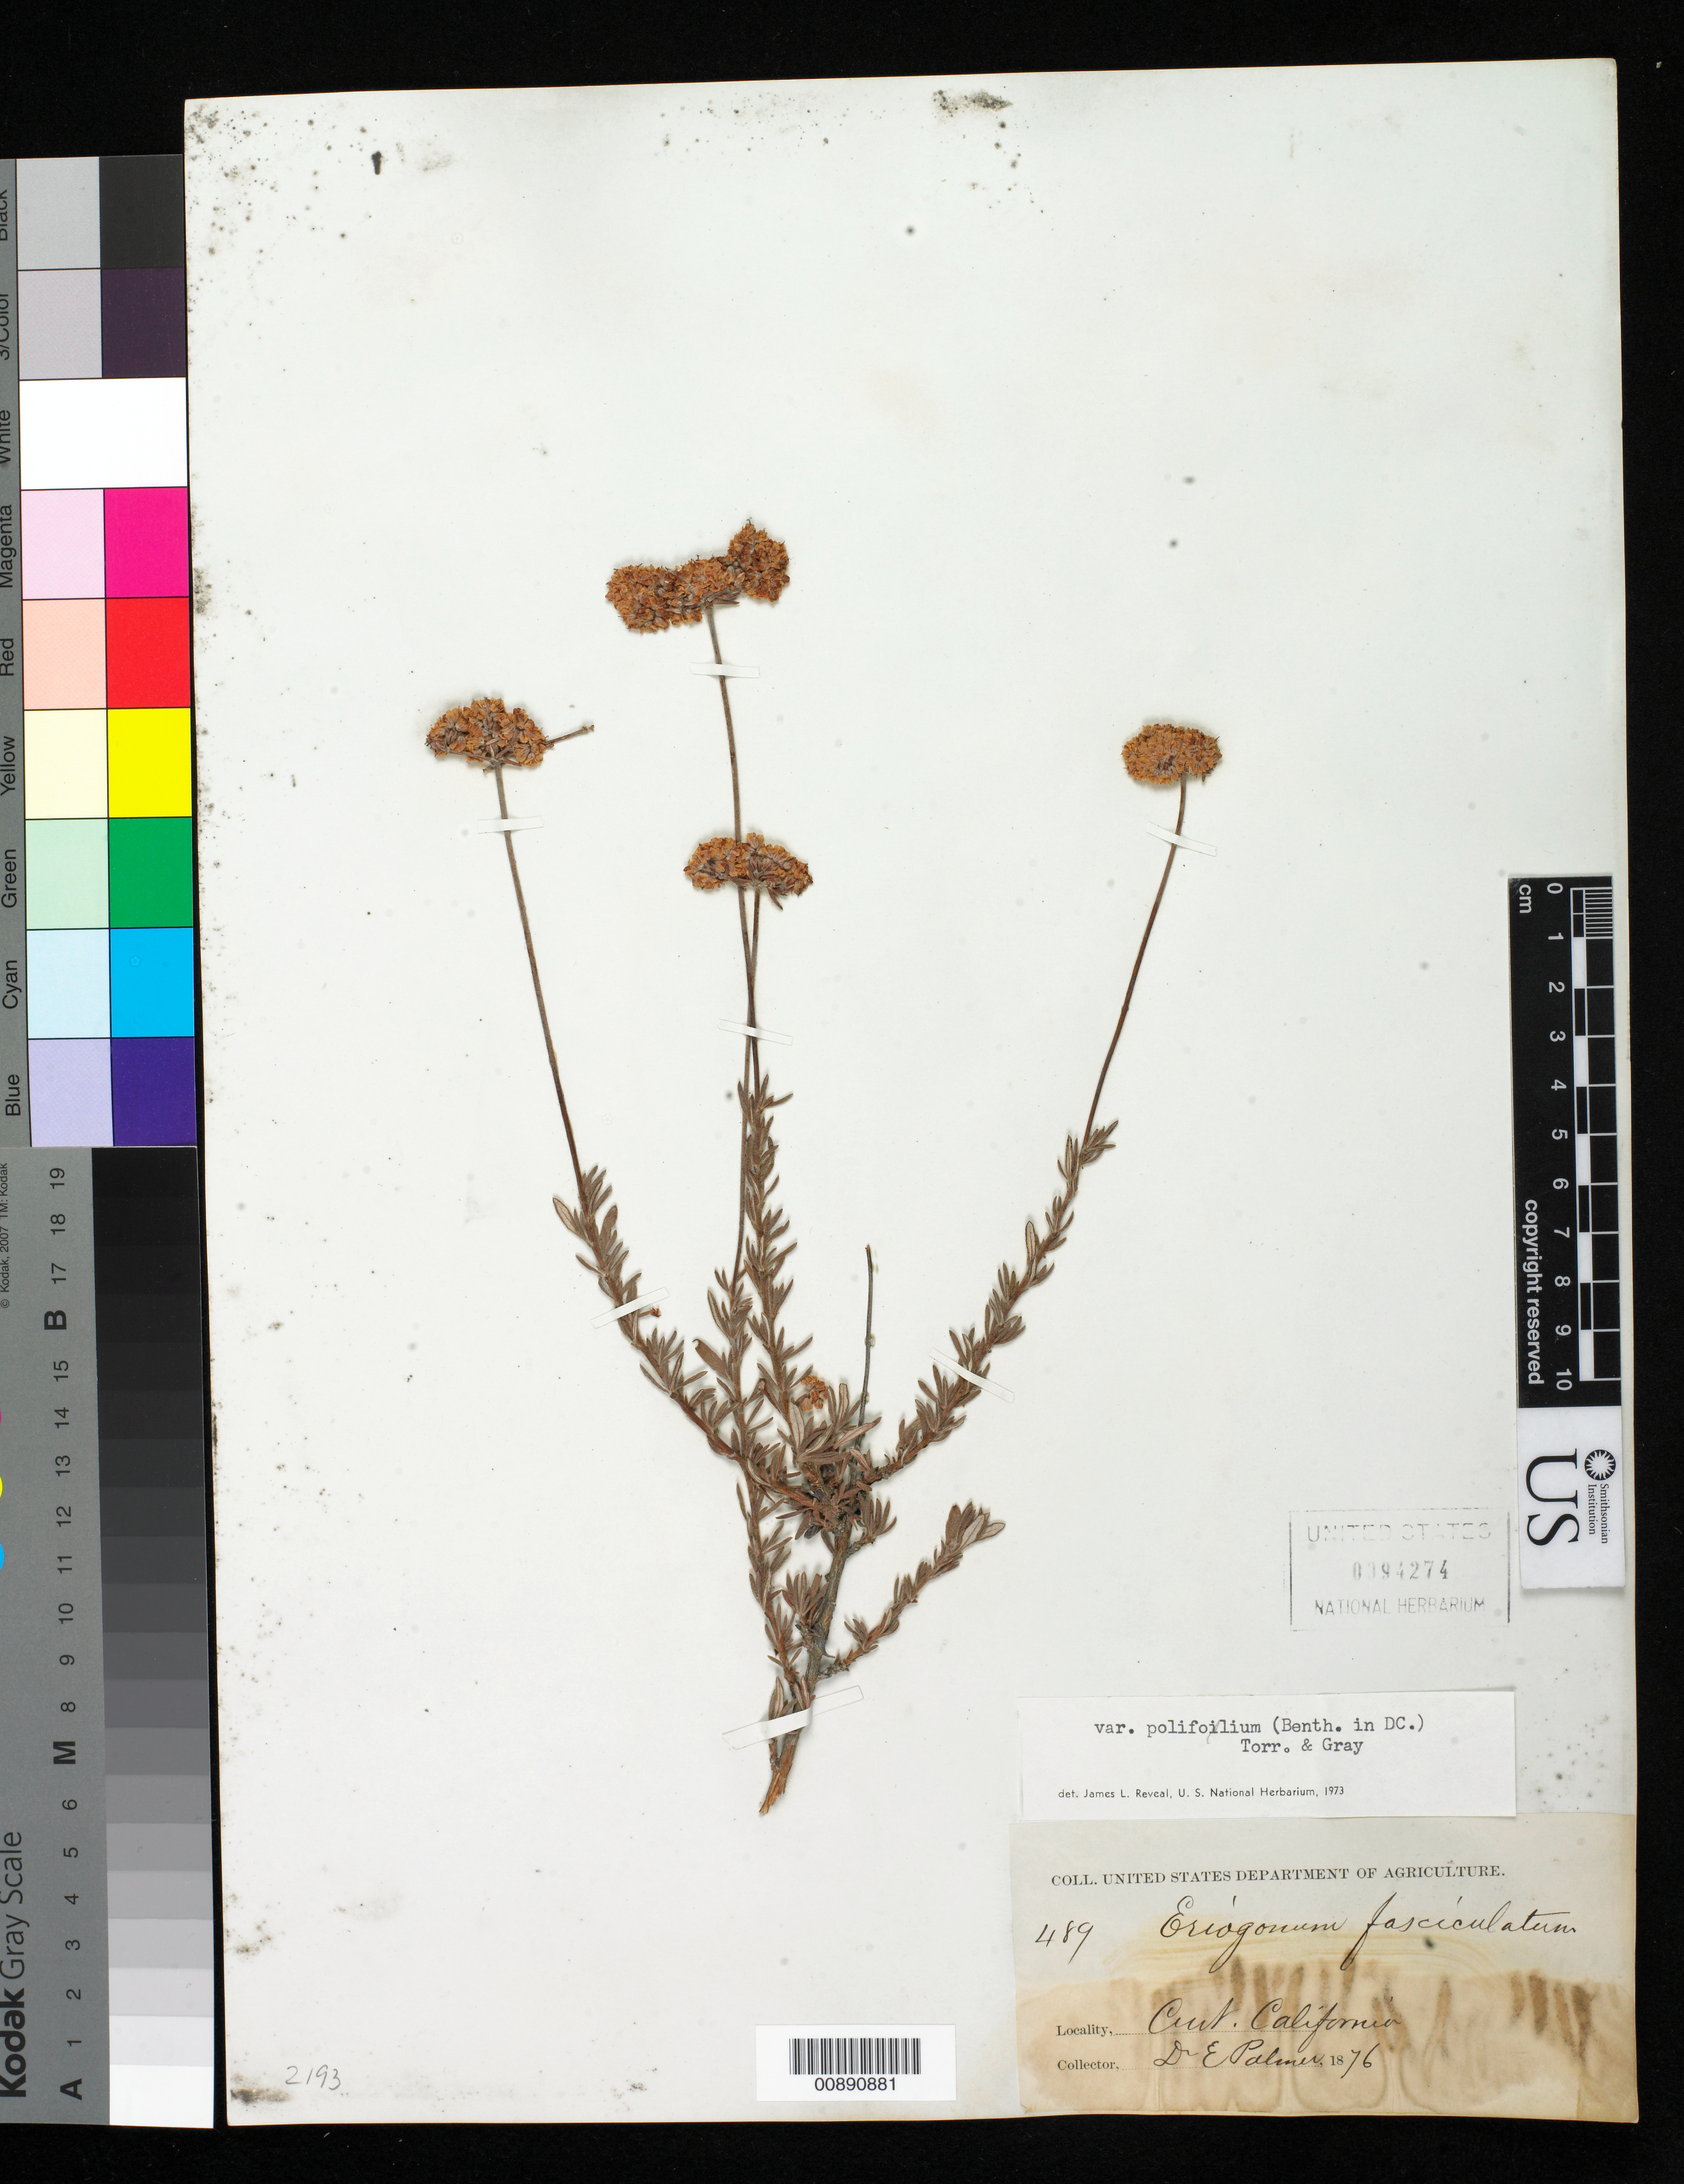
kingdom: Plantae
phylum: Tracheophyta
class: Magnoliopsida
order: Caryophyllales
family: Polygonaceae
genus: Eriogonum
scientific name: Eriogonum fasciculatum var. polifolium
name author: (Benth.) Torr. & A. Gray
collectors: E. Palmer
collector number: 489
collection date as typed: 1876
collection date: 1876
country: United States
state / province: California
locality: Central California.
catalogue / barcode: US 94274